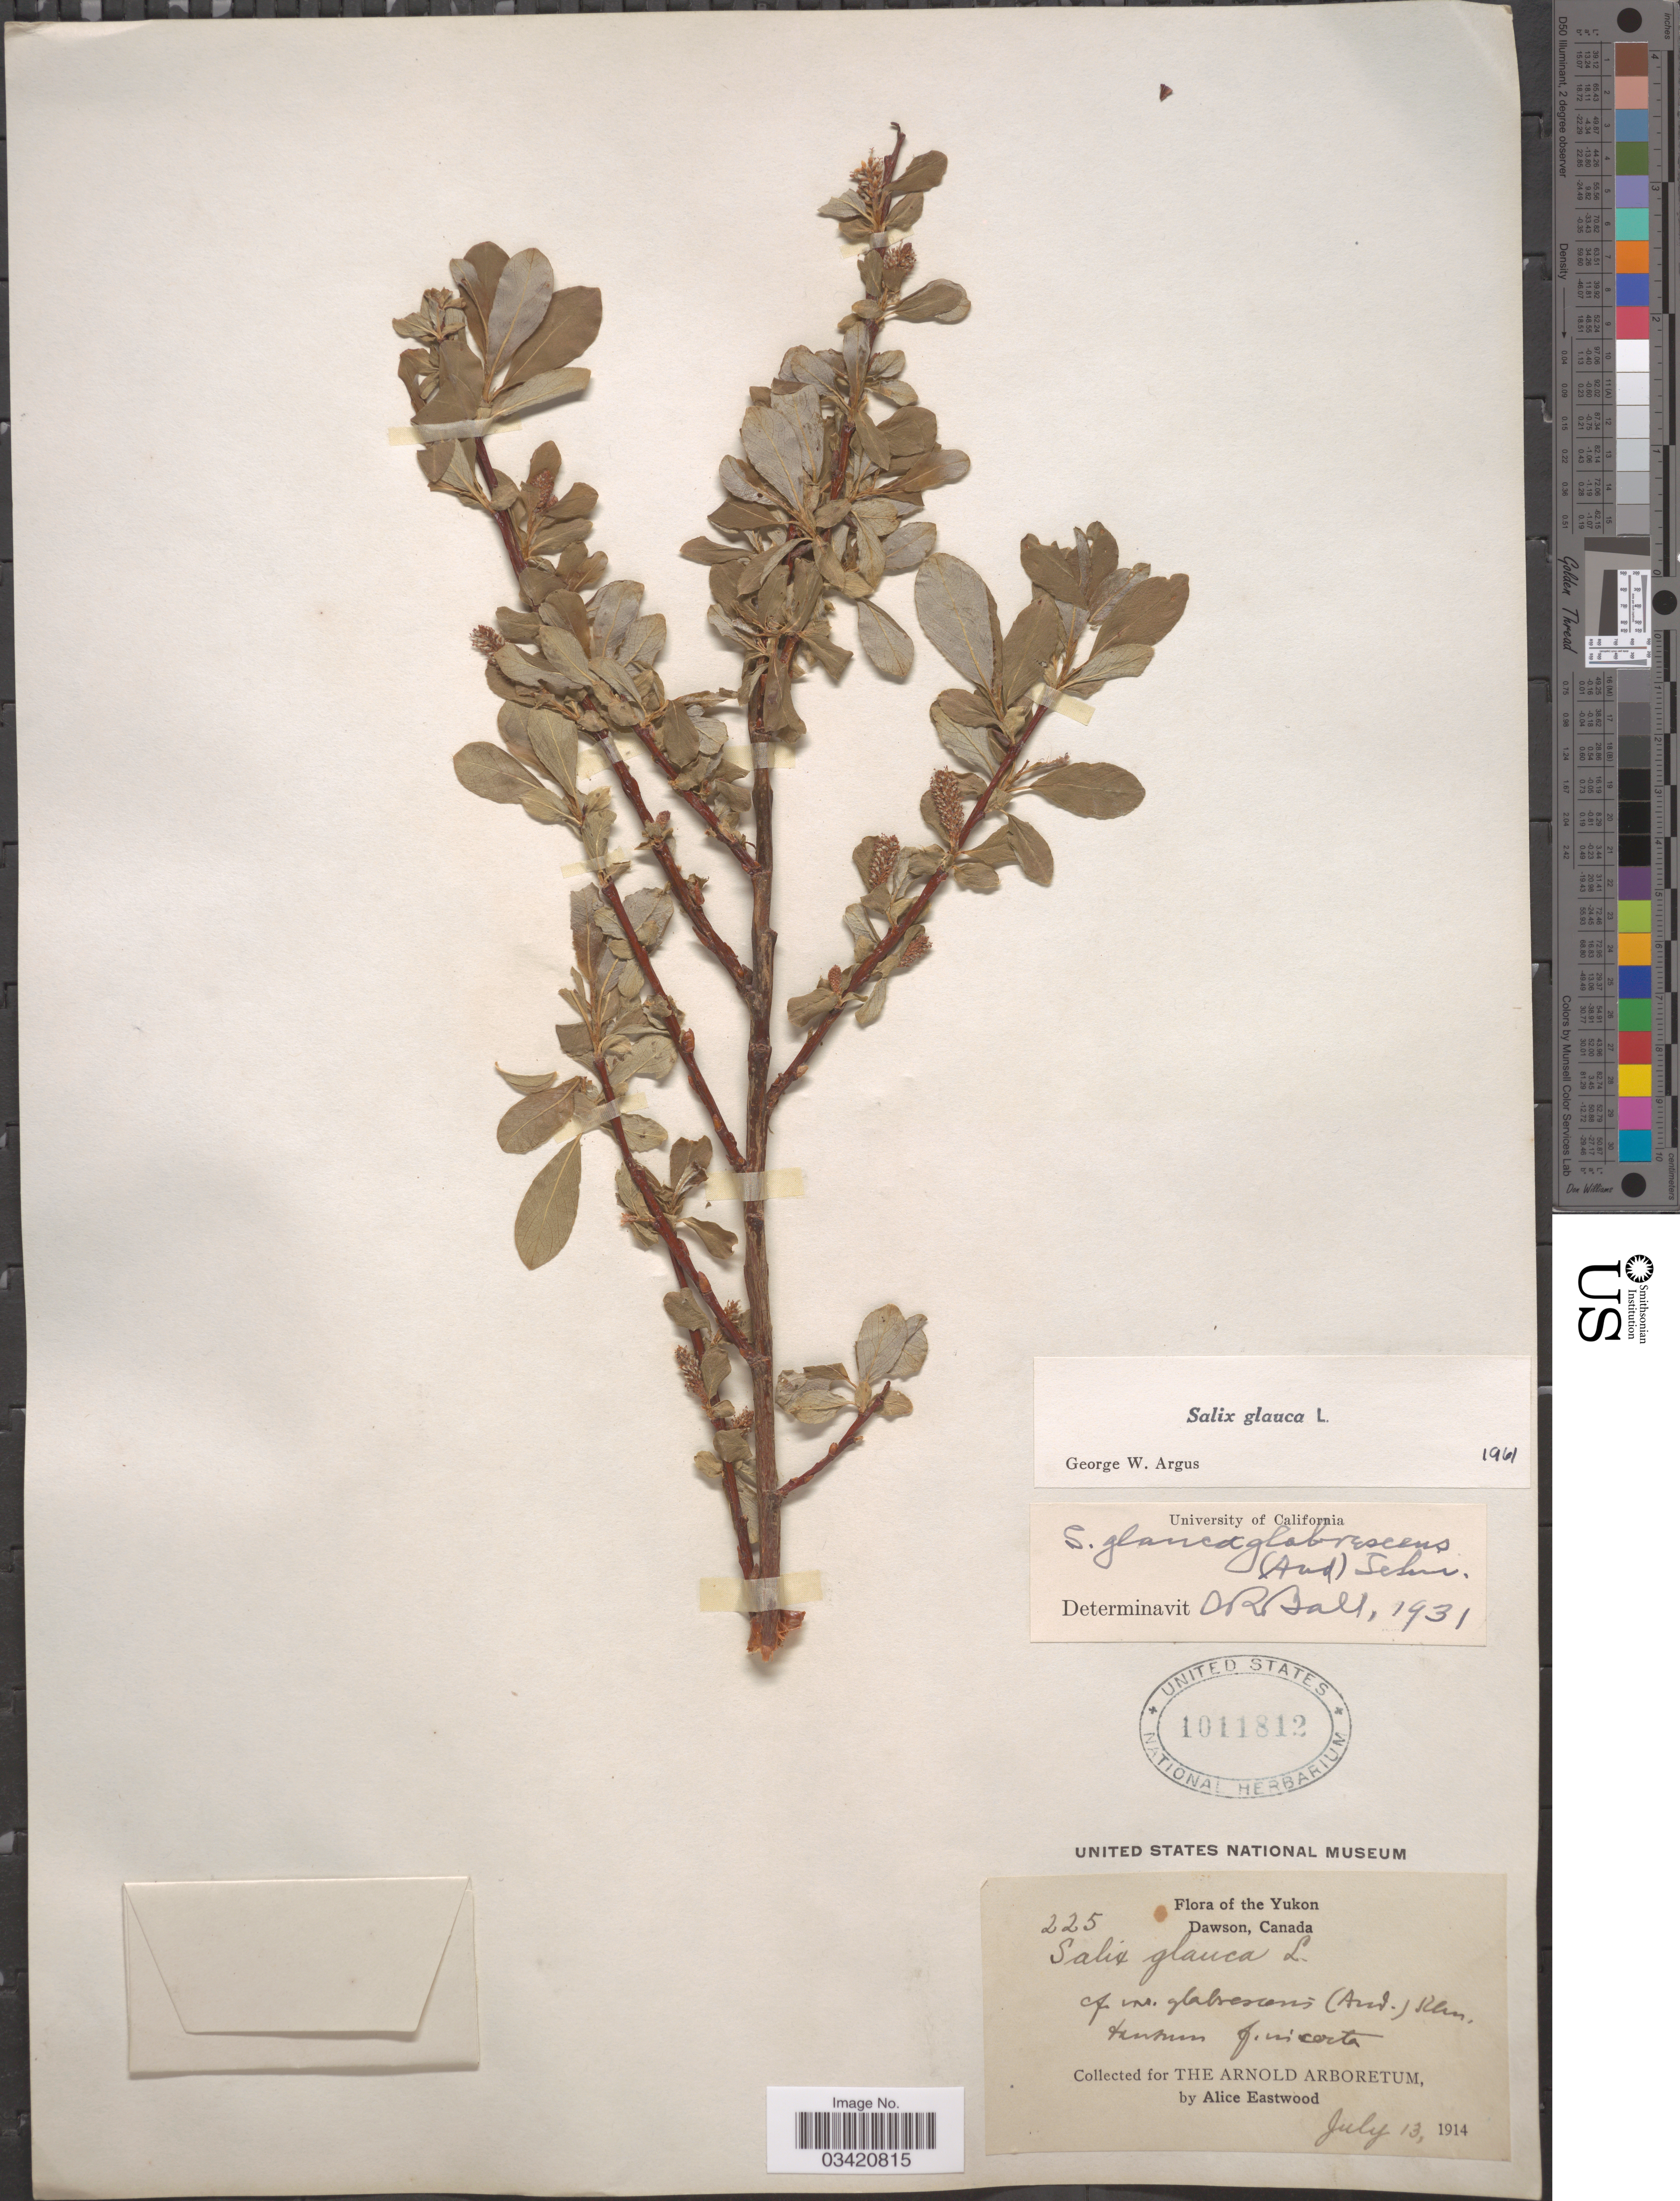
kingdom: Plantae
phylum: Tracheophyta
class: Magnoliopsida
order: Malpighiales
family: Salicaceae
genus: Salix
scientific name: Salix glauca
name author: L.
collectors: A. Eastwood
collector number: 225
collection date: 1914-07-13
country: Canada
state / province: Yukon Territory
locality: Yukon. Dawson.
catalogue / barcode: US 1011812